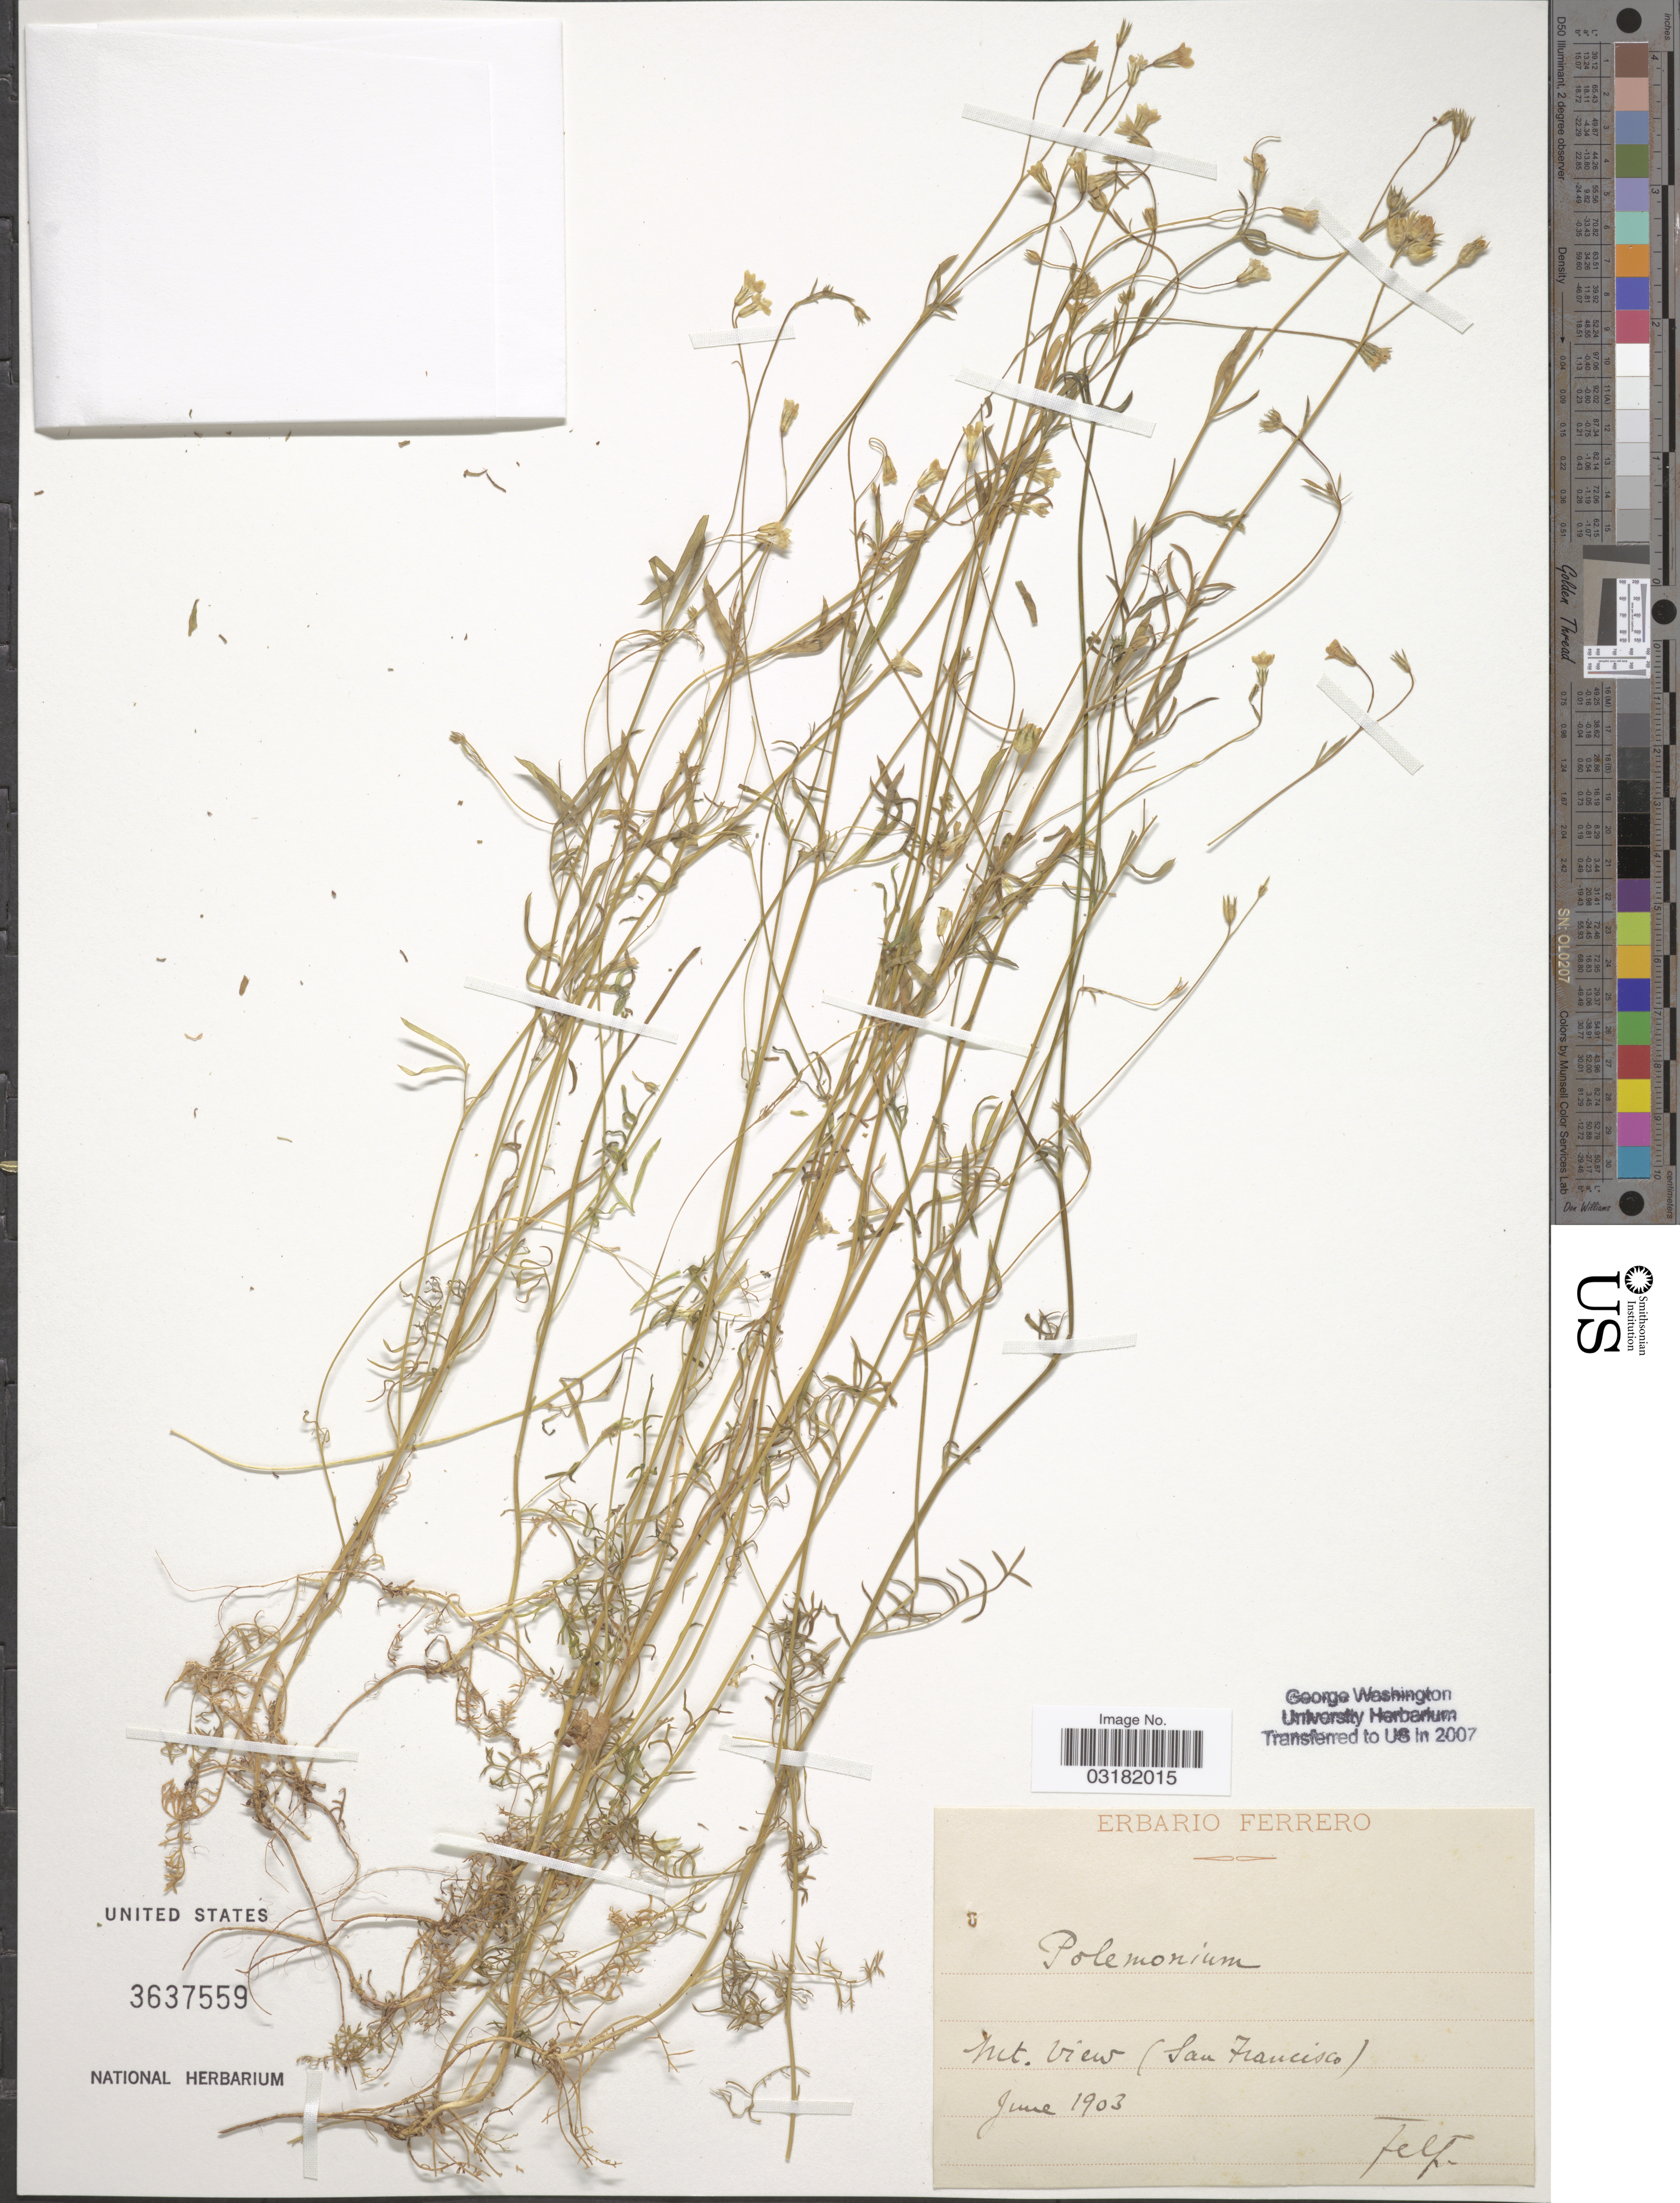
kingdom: Plantae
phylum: Tracheophyta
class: Magnoliopsida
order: Ericales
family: Polemoniaceae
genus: Polemonium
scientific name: Polemonium sp.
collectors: F. Ferrero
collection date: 1903-06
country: United States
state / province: California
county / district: San Francisco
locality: Mt. View (San Francisco).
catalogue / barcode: US 3637559